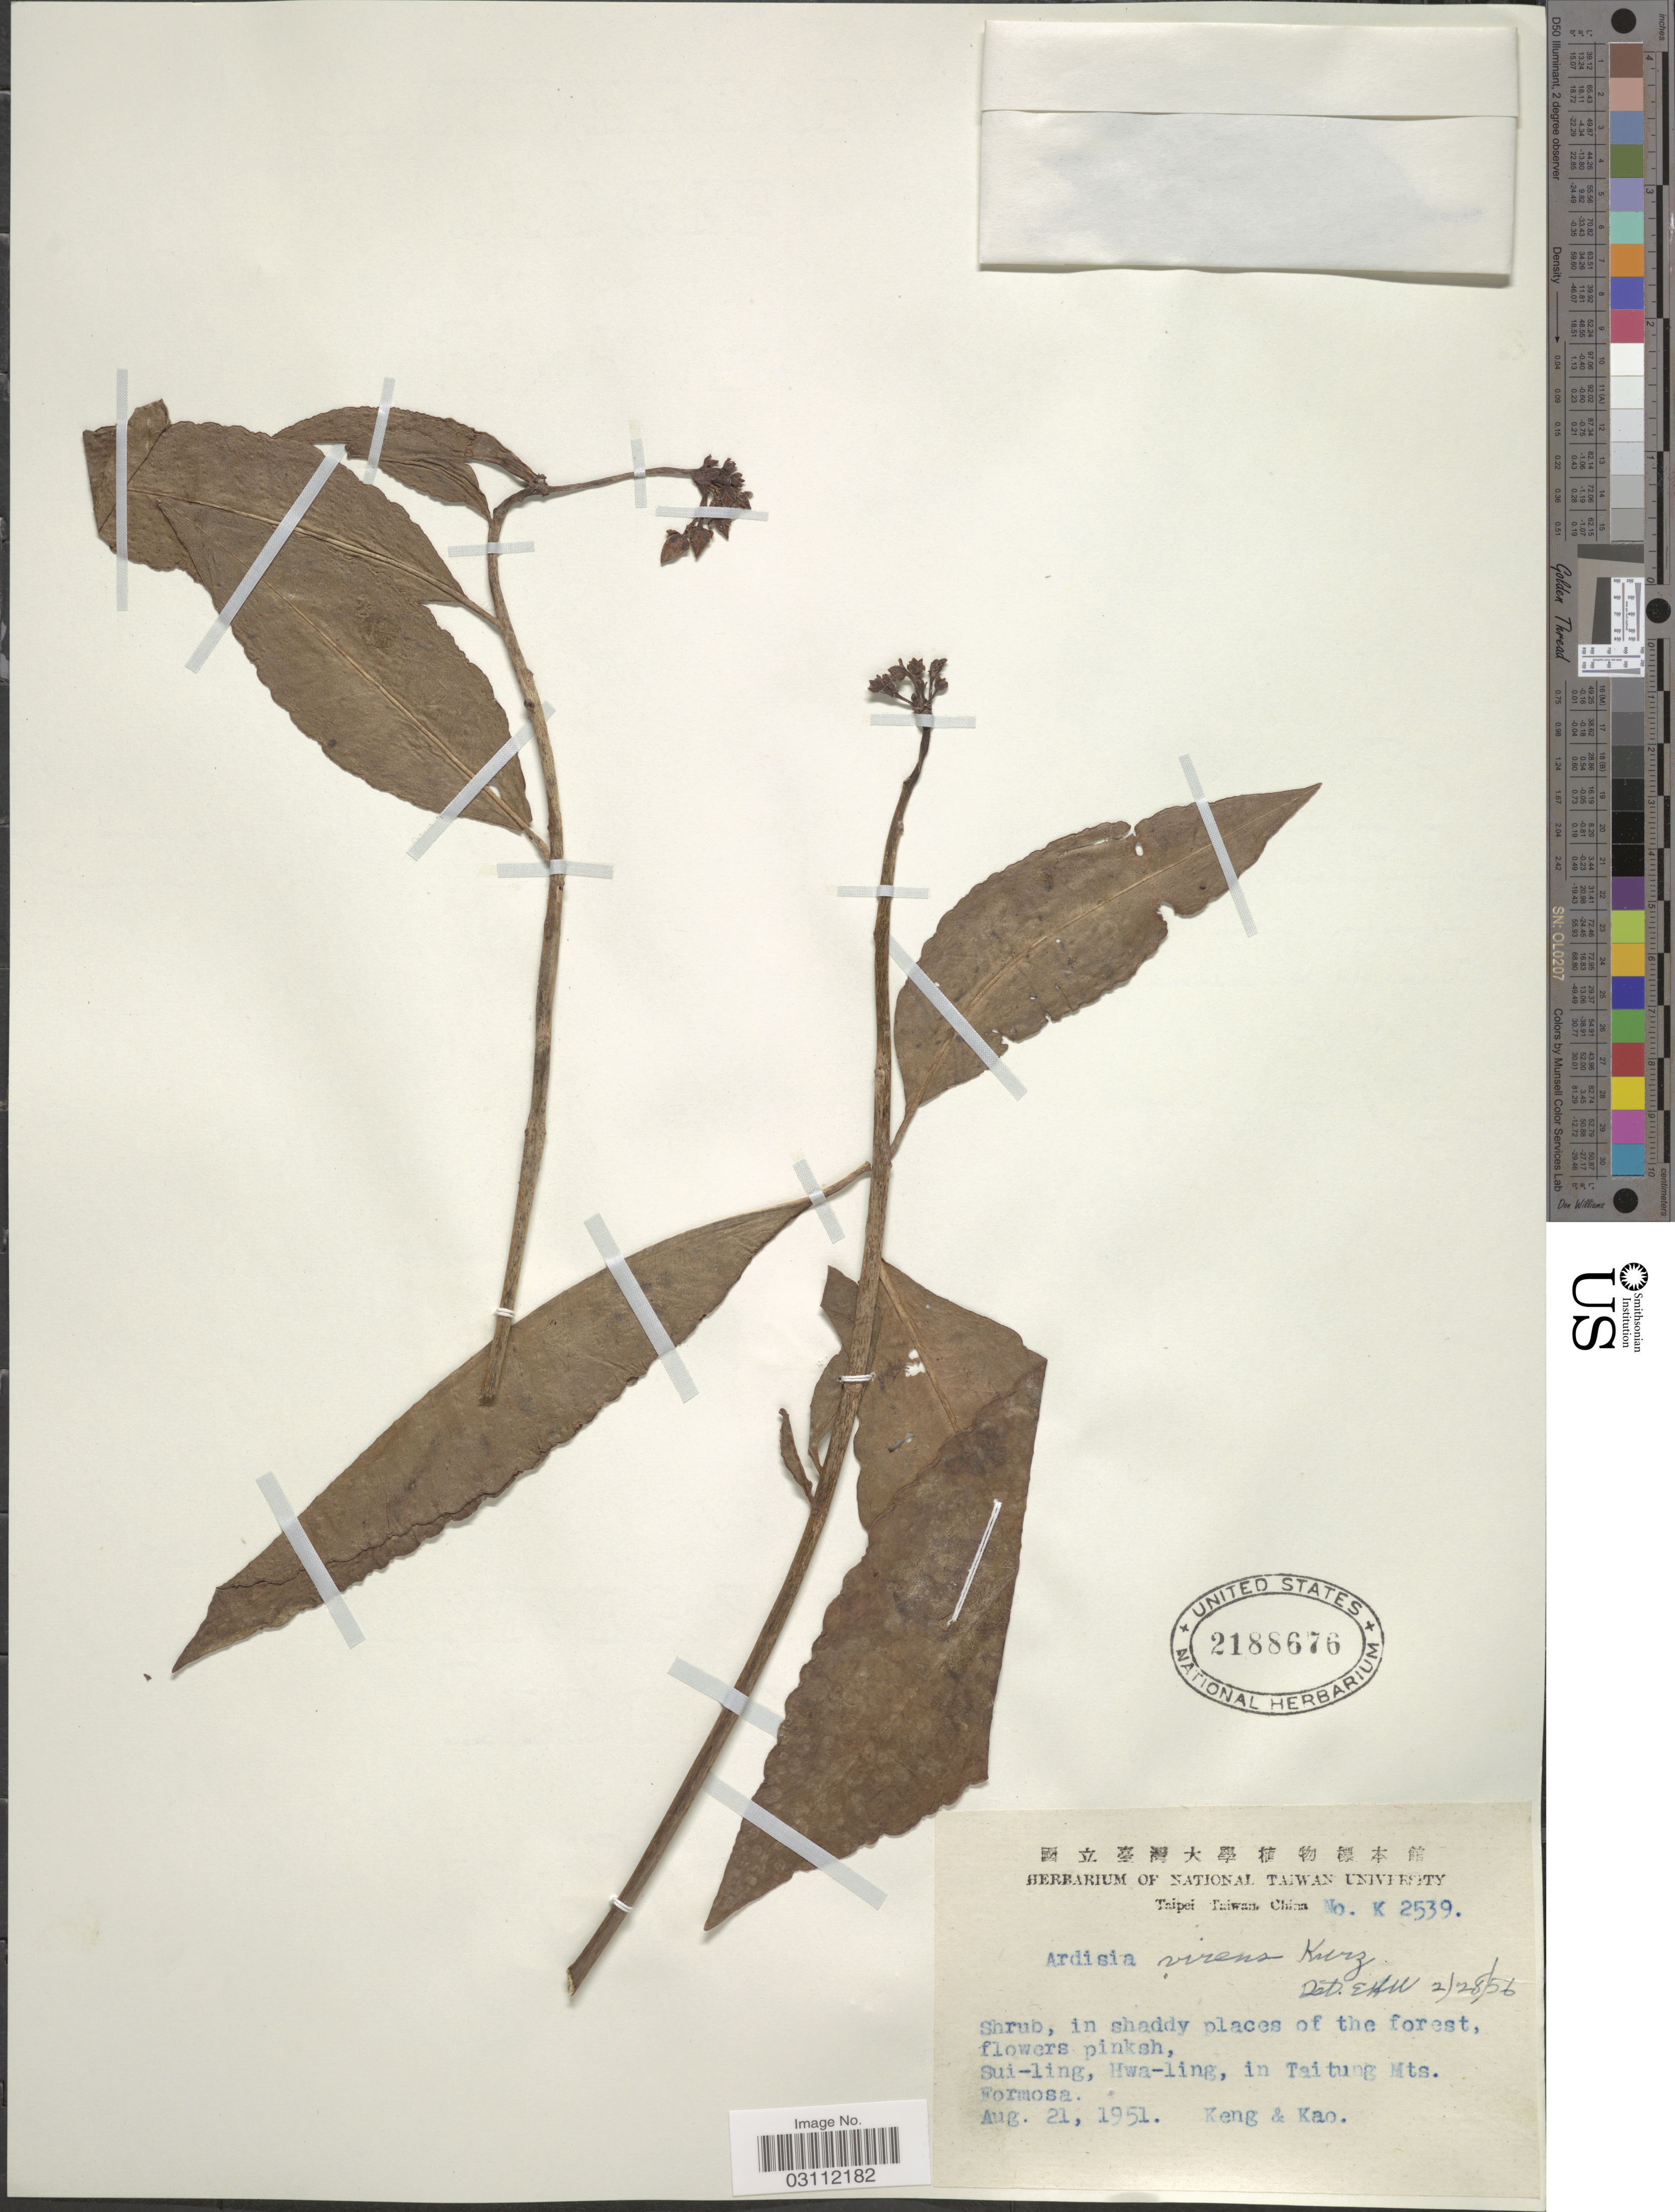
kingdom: Plantae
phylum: Tracheophyta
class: Magnoliopsida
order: Ericales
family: Primulaceae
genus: Ardisia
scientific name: Ardisia virens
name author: Kurz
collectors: -- Keng & -. Kao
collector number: K 2539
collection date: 1951-08-21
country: Taiwan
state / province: Taitung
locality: Sui-ling, Hwa-ling, in Taitung Mts., Formosa.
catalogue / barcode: US 2188676